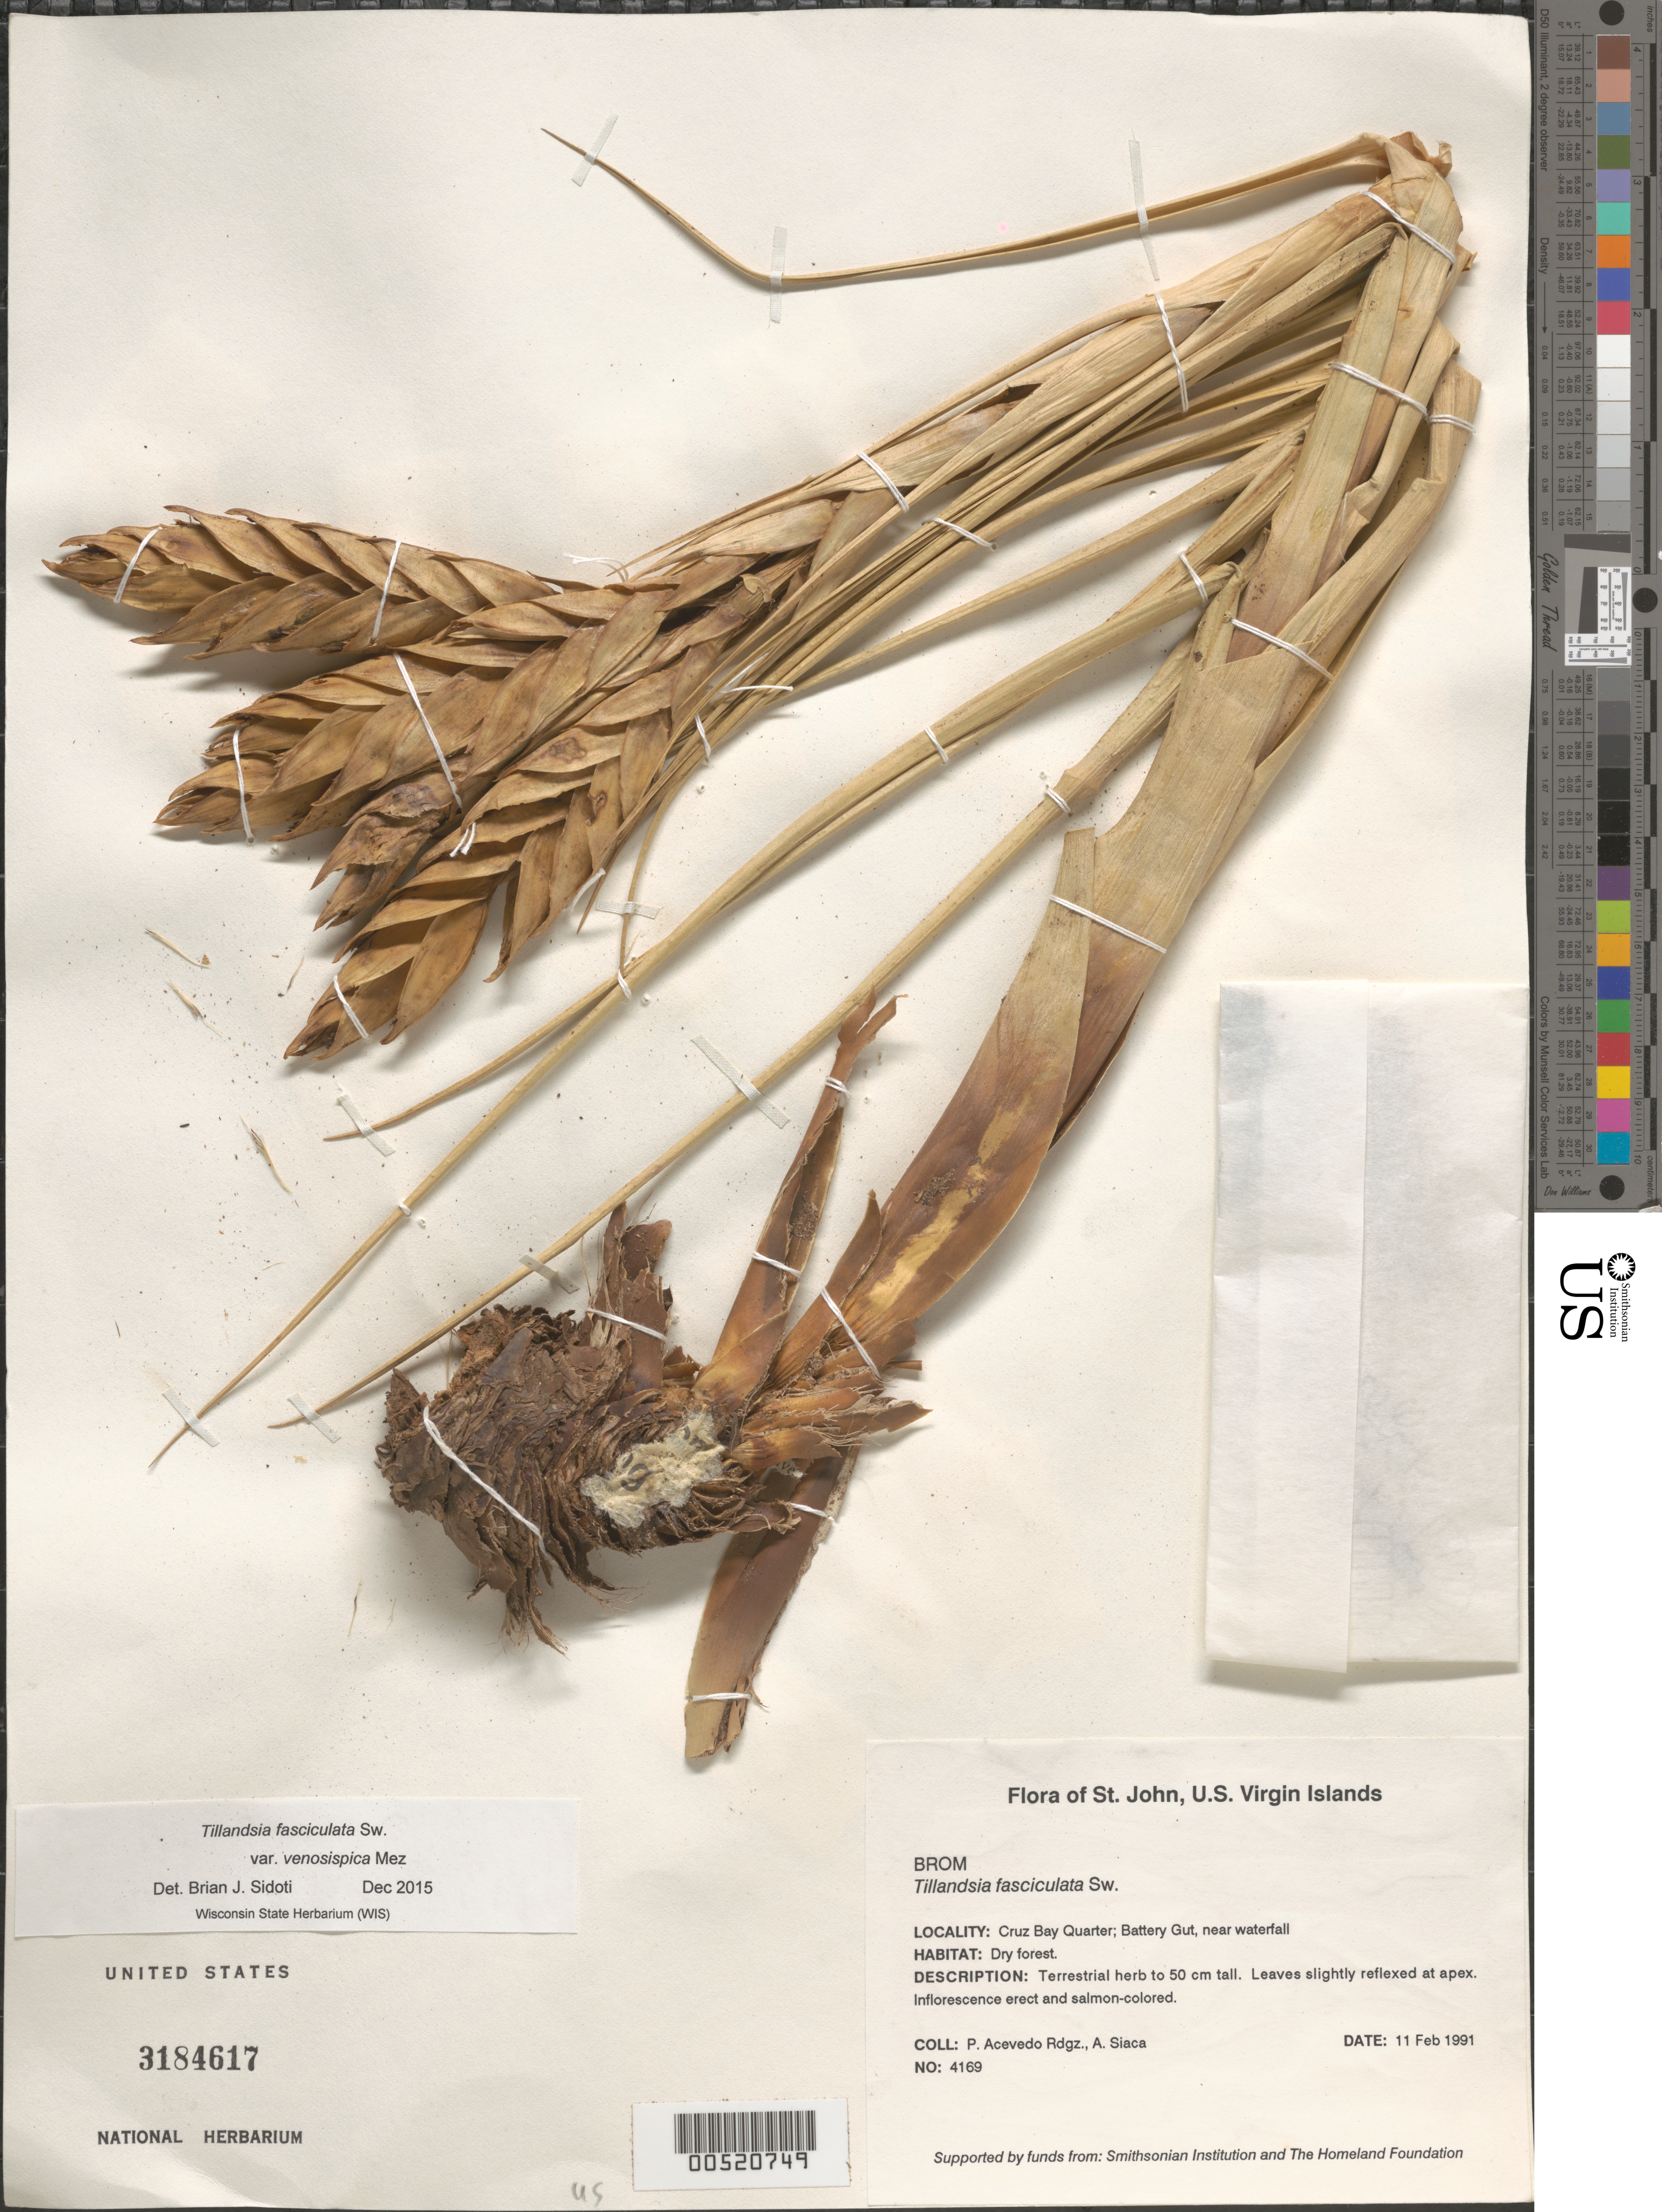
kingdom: Plantae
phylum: Tracheophyta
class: Liliopsida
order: Poales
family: Bromeliaceae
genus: Tillandsia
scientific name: Tillandsia fasciculata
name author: Sw.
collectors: P. Acevedo-Rodr. & A. Siaca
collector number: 4169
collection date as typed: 11 Feb 1991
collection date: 1991-02-11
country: U.S. Virgin Islands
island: St. John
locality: Cruz Bay Quarter; Battery Gut, near waterfall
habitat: Dry forest.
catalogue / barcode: US 3184617